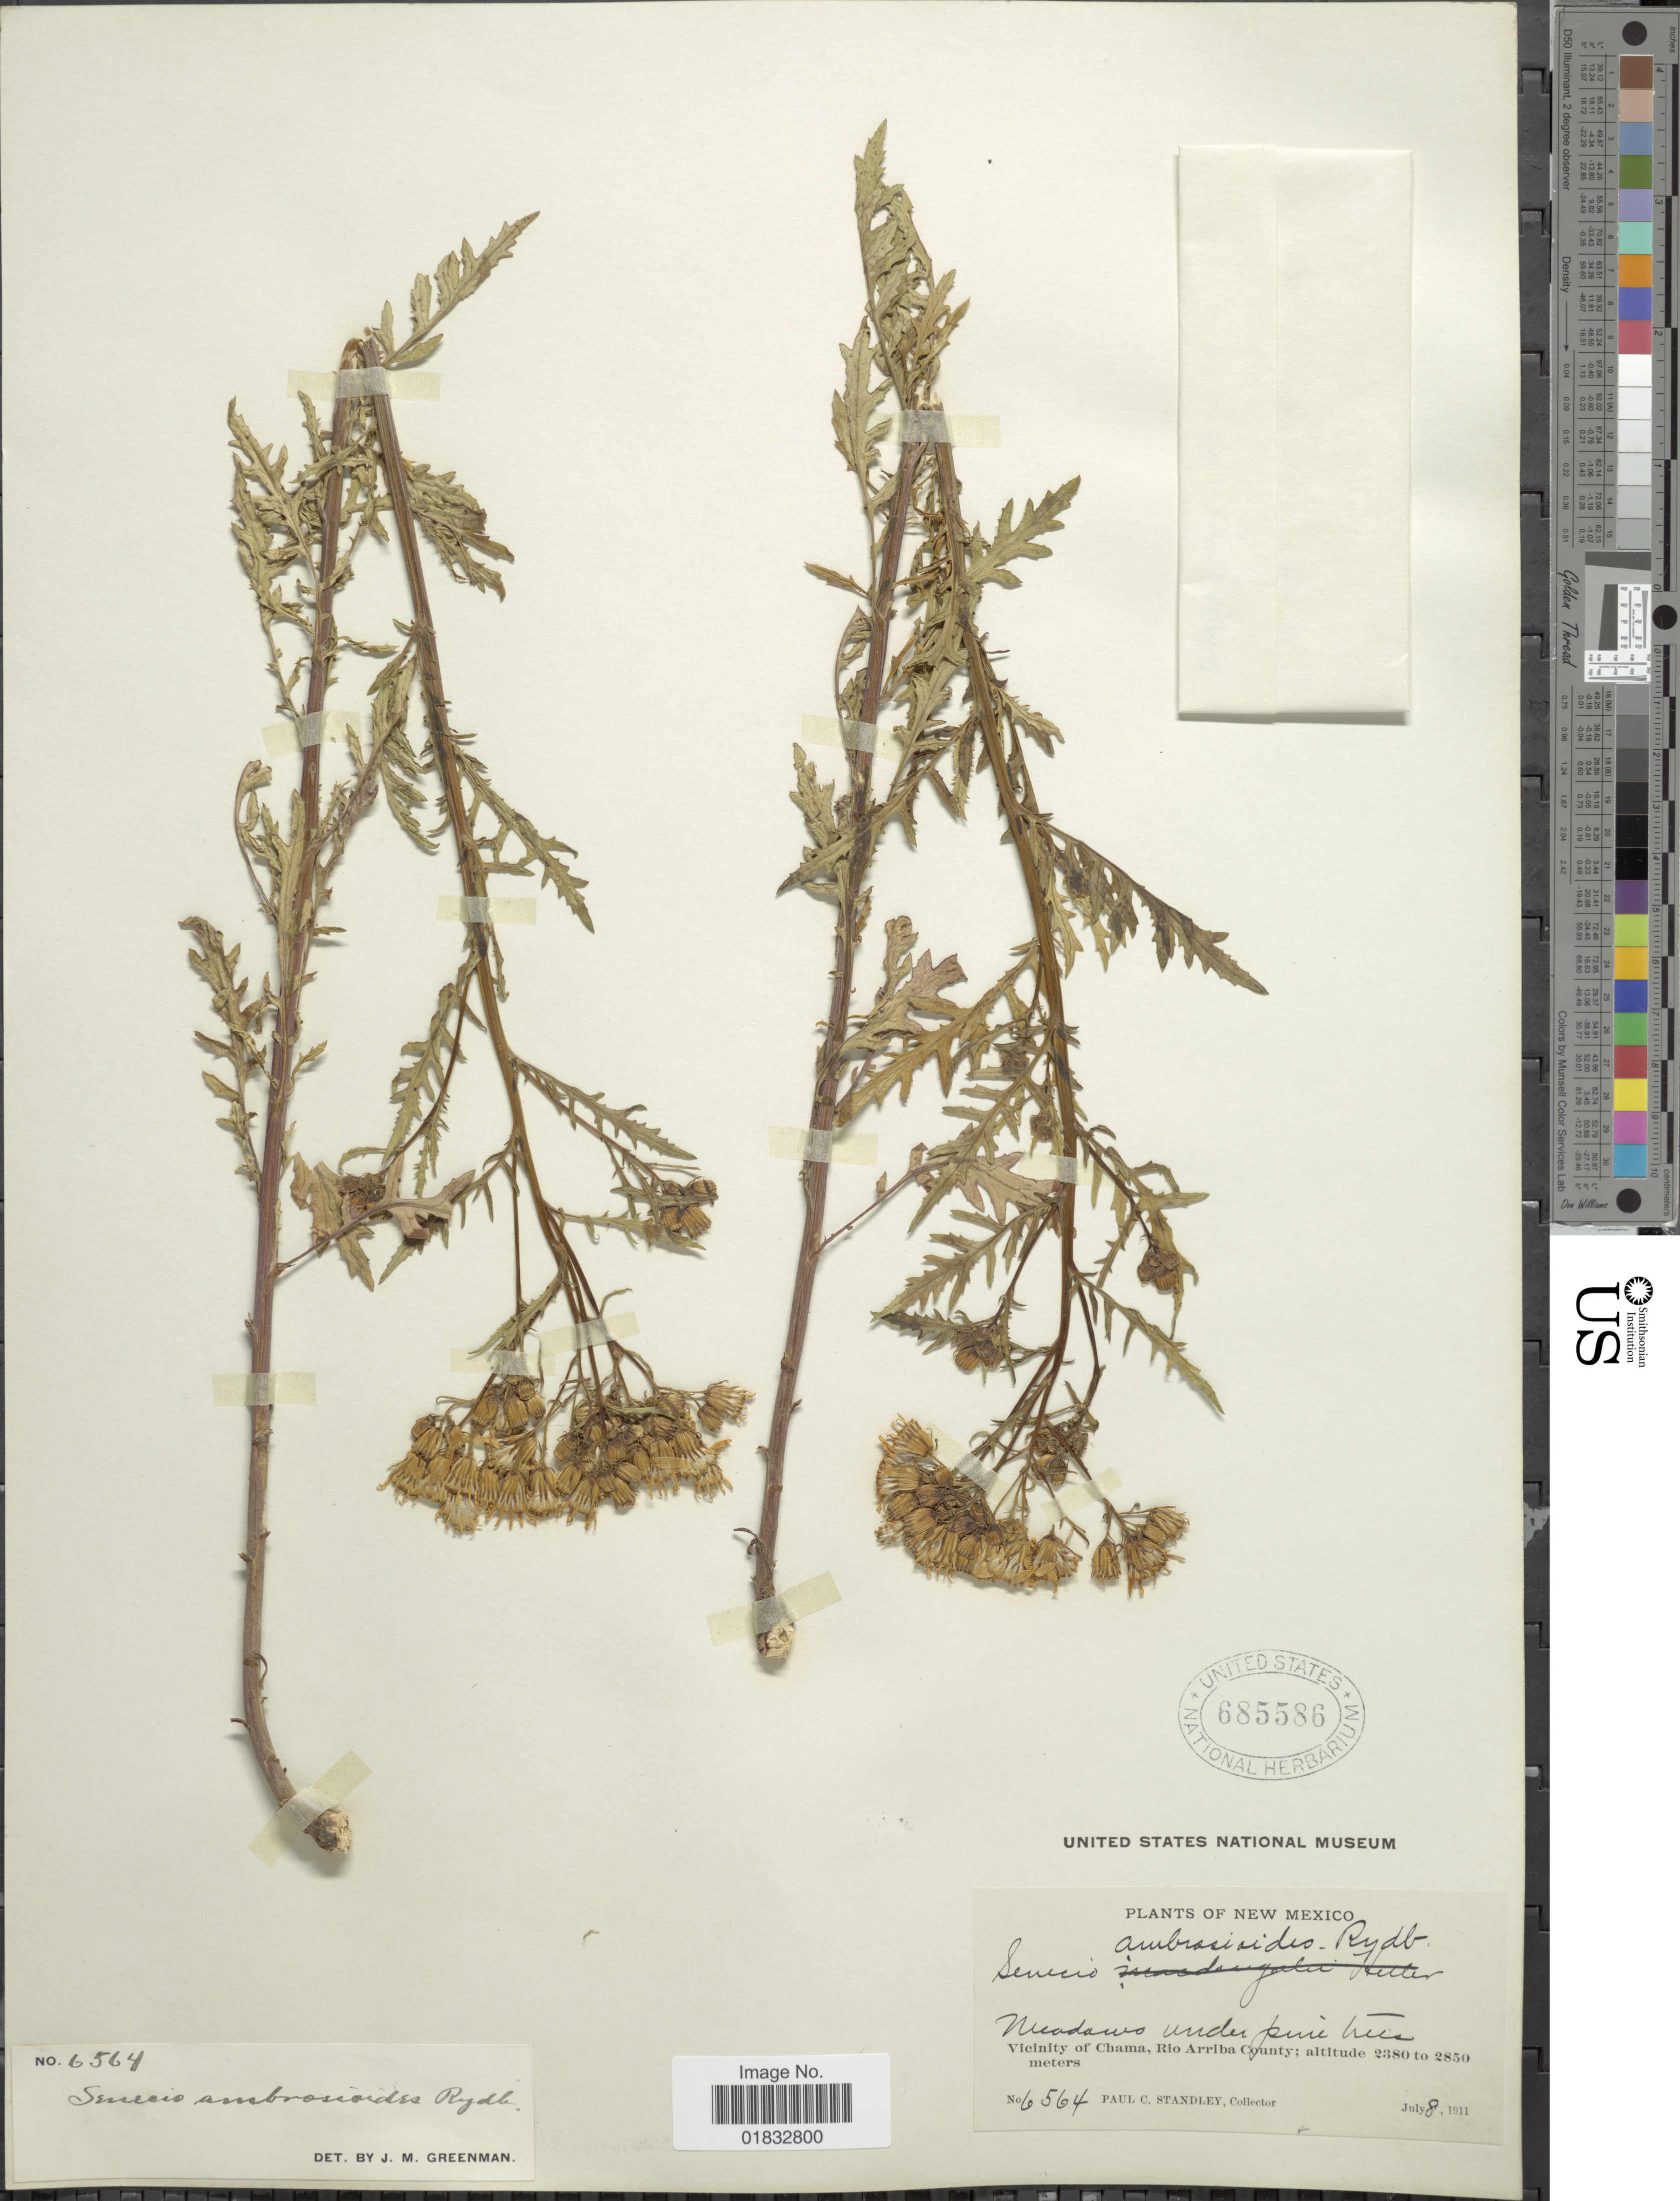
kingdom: Plantae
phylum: Tracheophyta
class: Magnoliopsida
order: Asterales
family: Asteraceae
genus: Senecio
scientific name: Senecio eremophilus var. kingii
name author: (Rydb.) Greenm.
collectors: P. C. Standley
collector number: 6564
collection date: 1911-07-08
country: United States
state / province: New Mexico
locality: Meadows under pine trees, Vicinity of Chama, Rio Arriba County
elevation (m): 2380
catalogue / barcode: US 685586